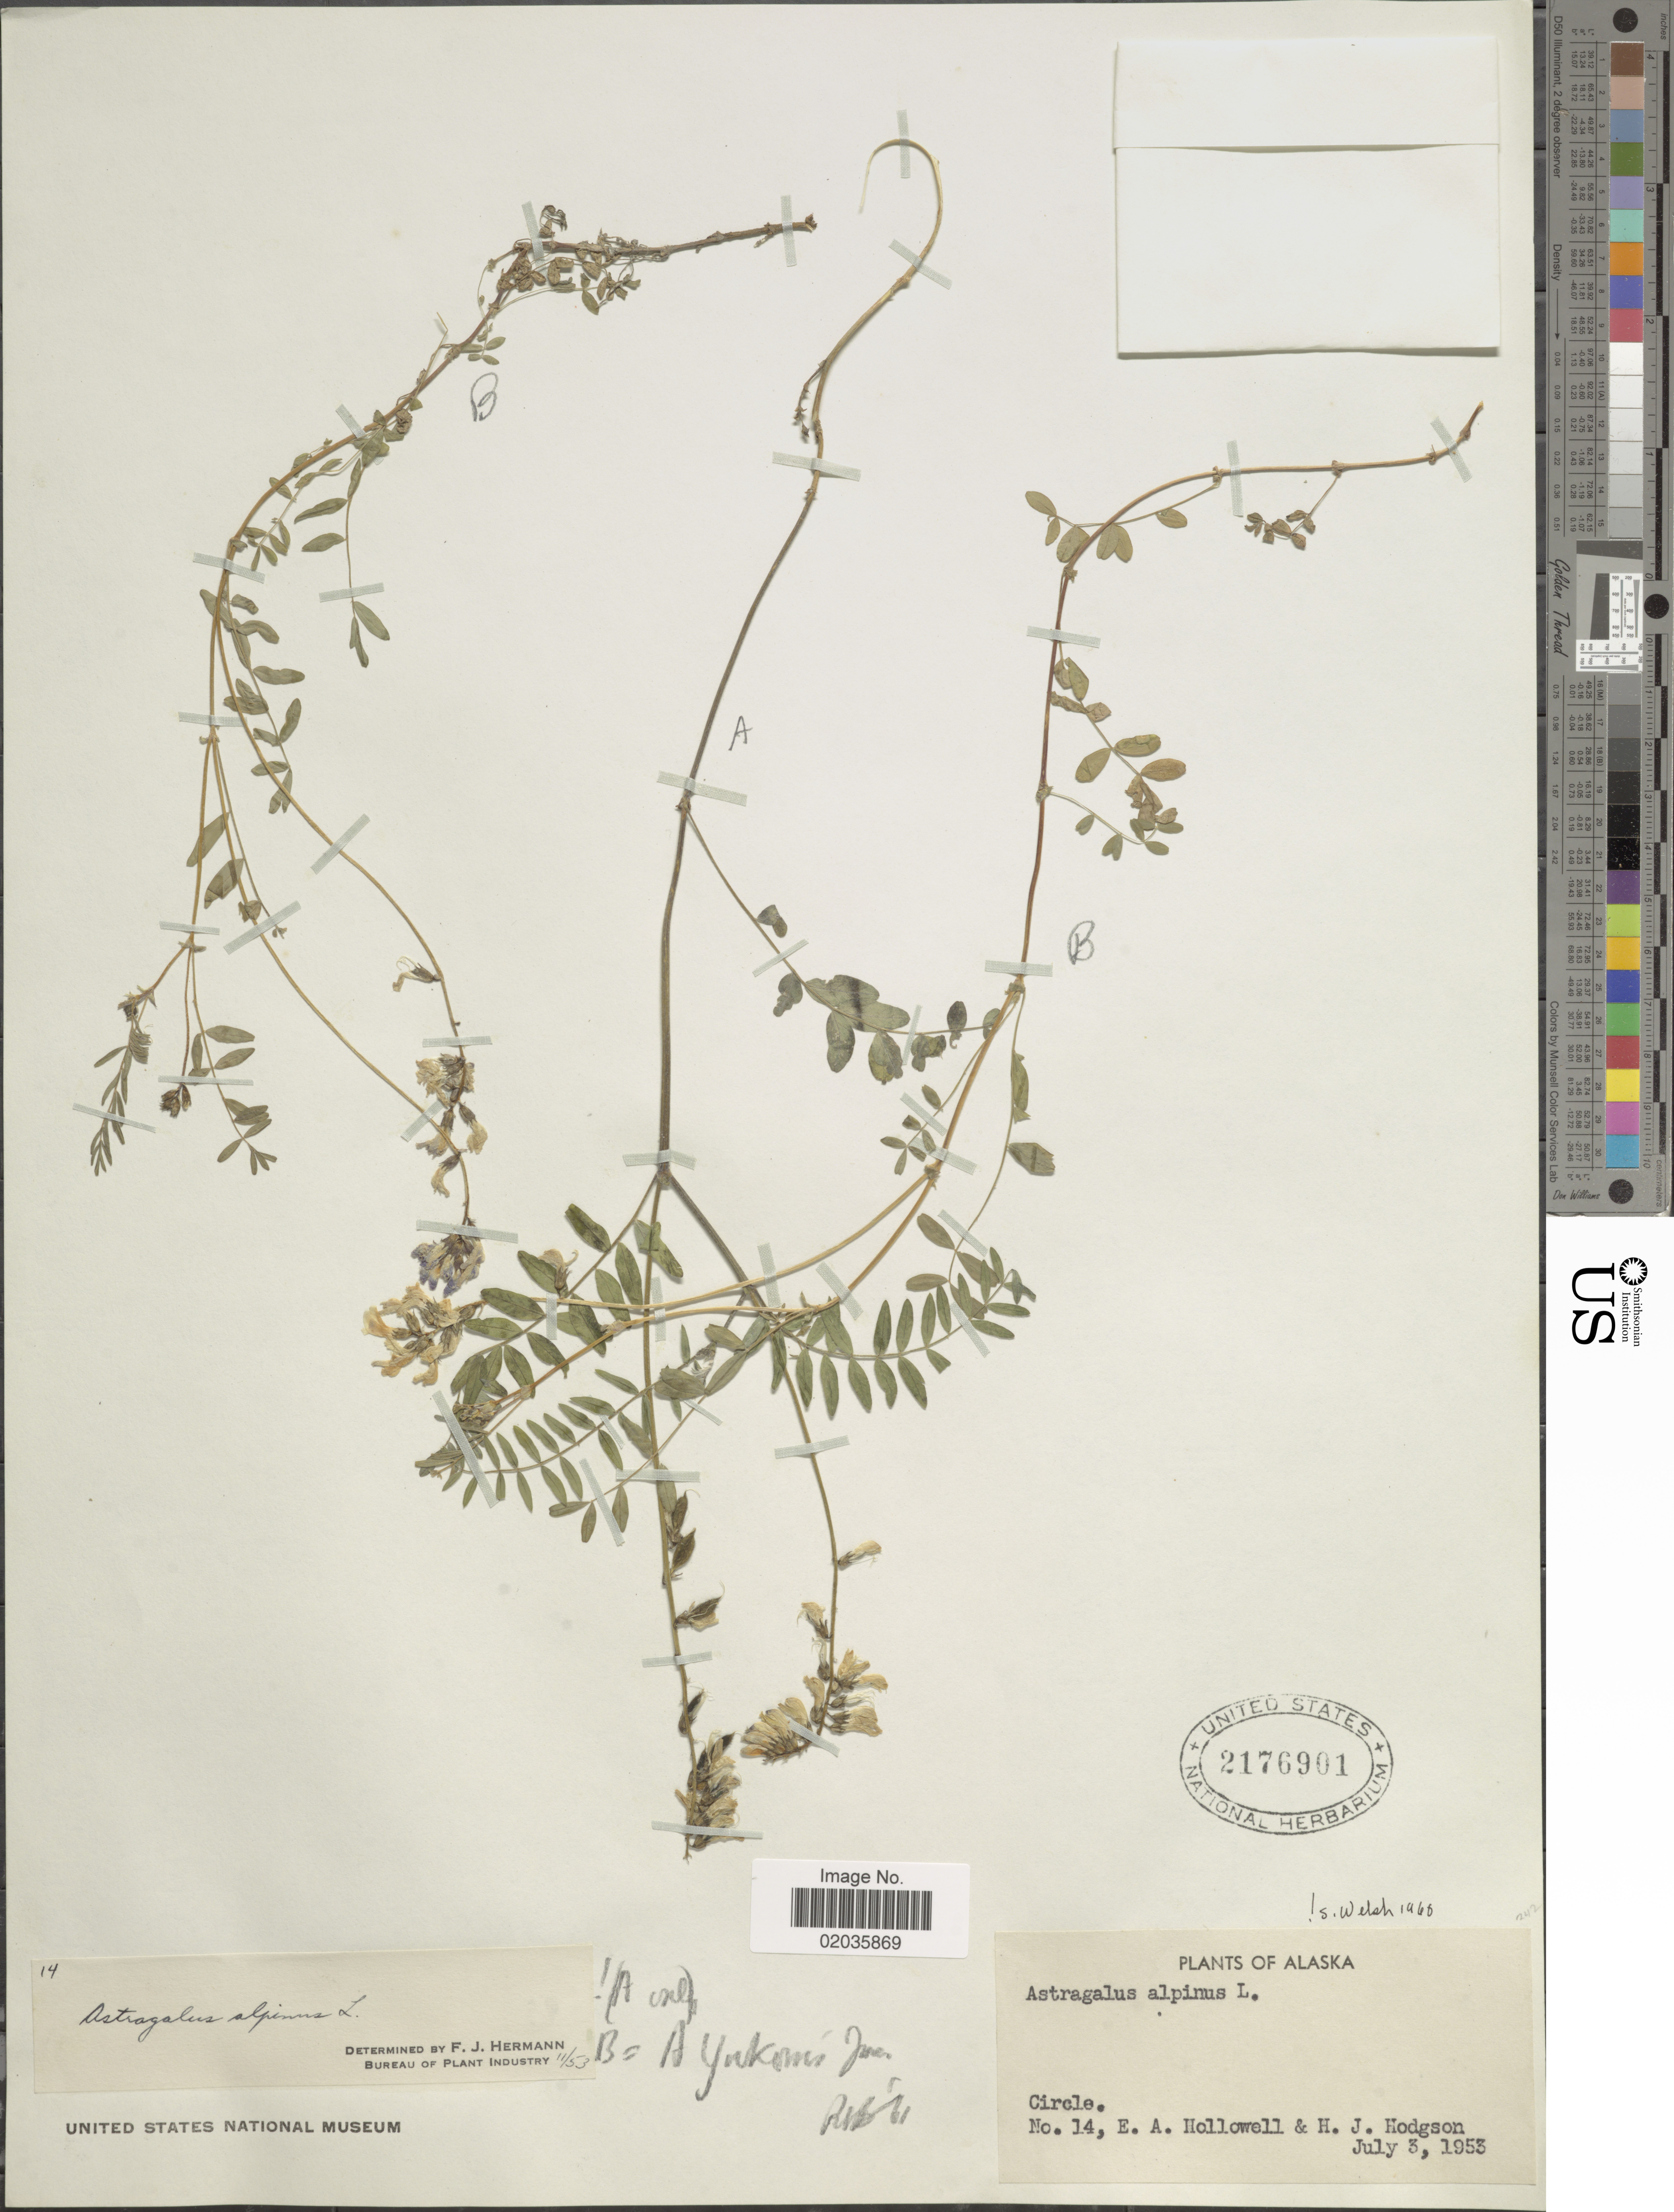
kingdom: Plantae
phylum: Tracheophyta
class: Magnoliopsida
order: Fabales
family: Fabaceae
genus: Astragalus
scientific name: Astragalus yukonis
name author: M.E. Jones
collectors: E. Hollowell & H. J. Hodgson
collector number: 14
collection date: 1953-07-03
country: United States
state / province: Alaska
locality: Circle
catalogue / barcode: US 2176901